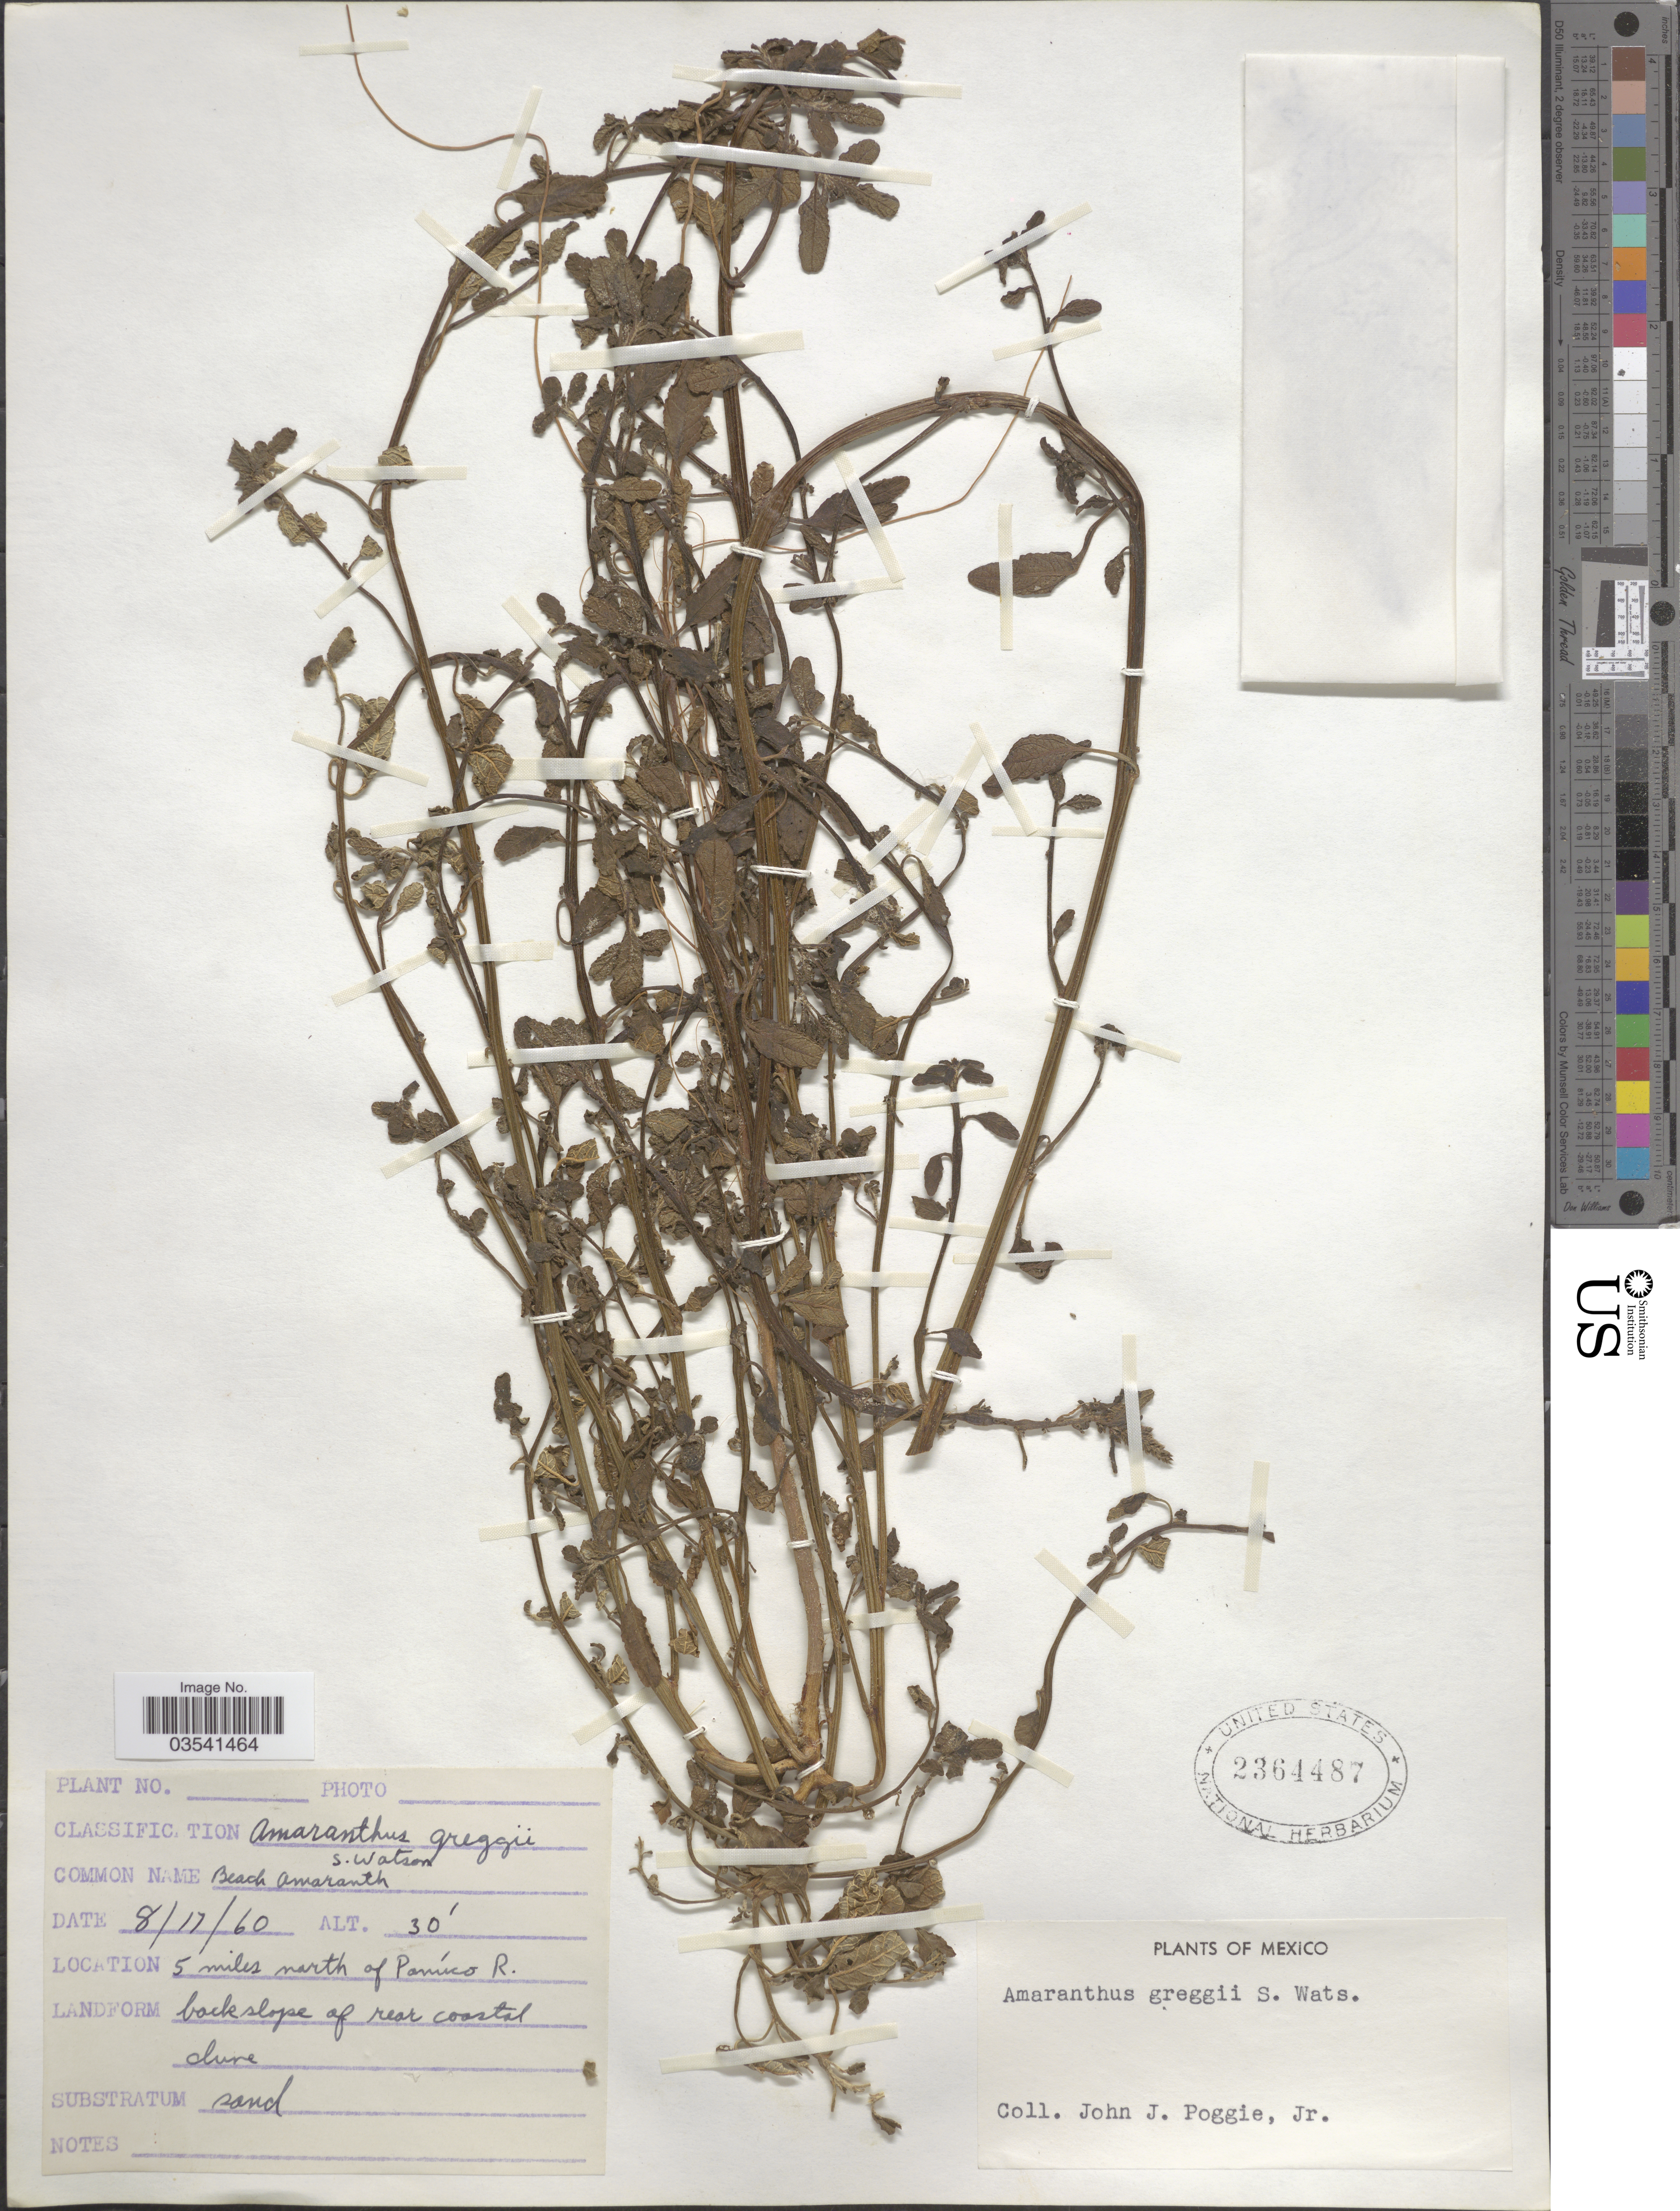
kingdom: Plantae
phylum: Tracheophyta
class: Magnoliopsida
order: Caryophyllales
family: Amaranthaceae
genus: Amaranthus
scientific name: Amaranthus greggii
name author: S. Watson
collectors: J. Poggie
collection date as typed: Transcribed d/m/y: 17/8/60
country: Mexico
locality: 5 miles north of Panúco R.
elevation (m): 9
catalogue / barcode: US 2364487